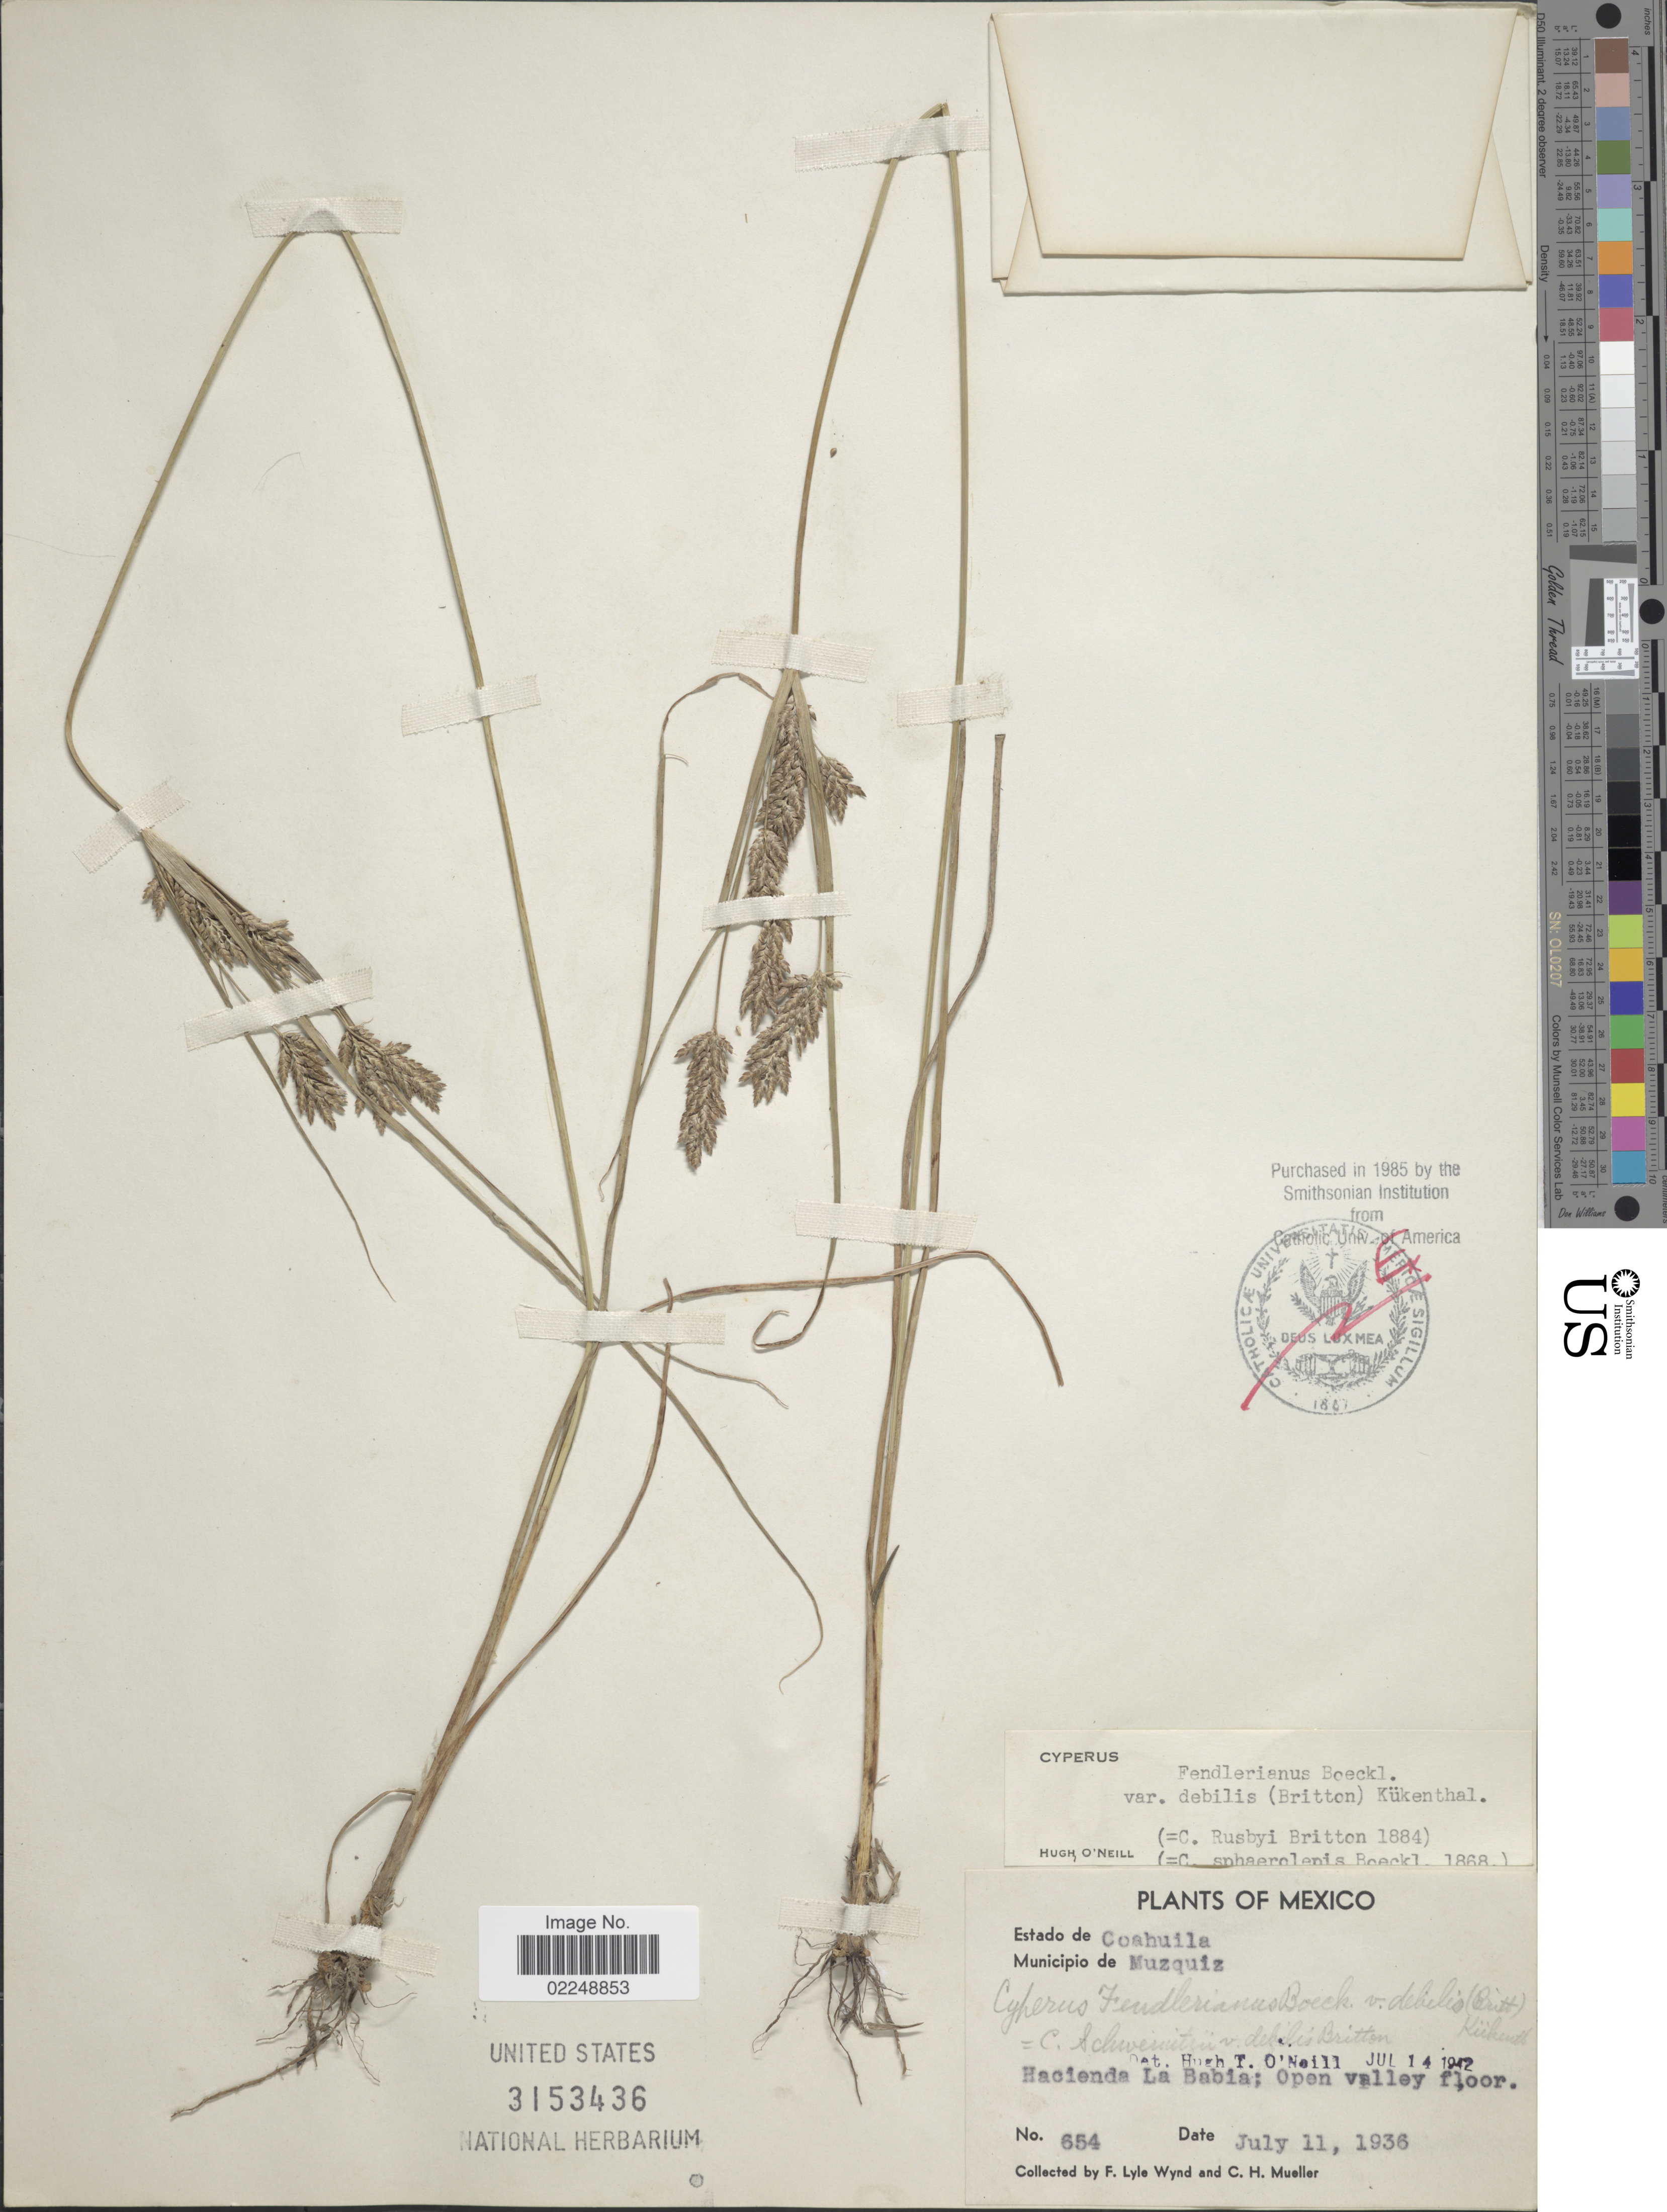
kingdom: Plantae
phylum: Tracheophyta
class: Liliopsida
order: Poales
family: Cyperaceae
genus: Cyperus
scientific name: Cyperus fendlerianus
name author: Boeckeler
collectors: F. L. Wynd & C. H. Mueller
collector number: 654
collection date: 1936-07-11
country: Mexico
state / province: Coahuila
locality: Municipio de Muzquiz, Hacienda La Babia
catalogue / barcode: US 3153436